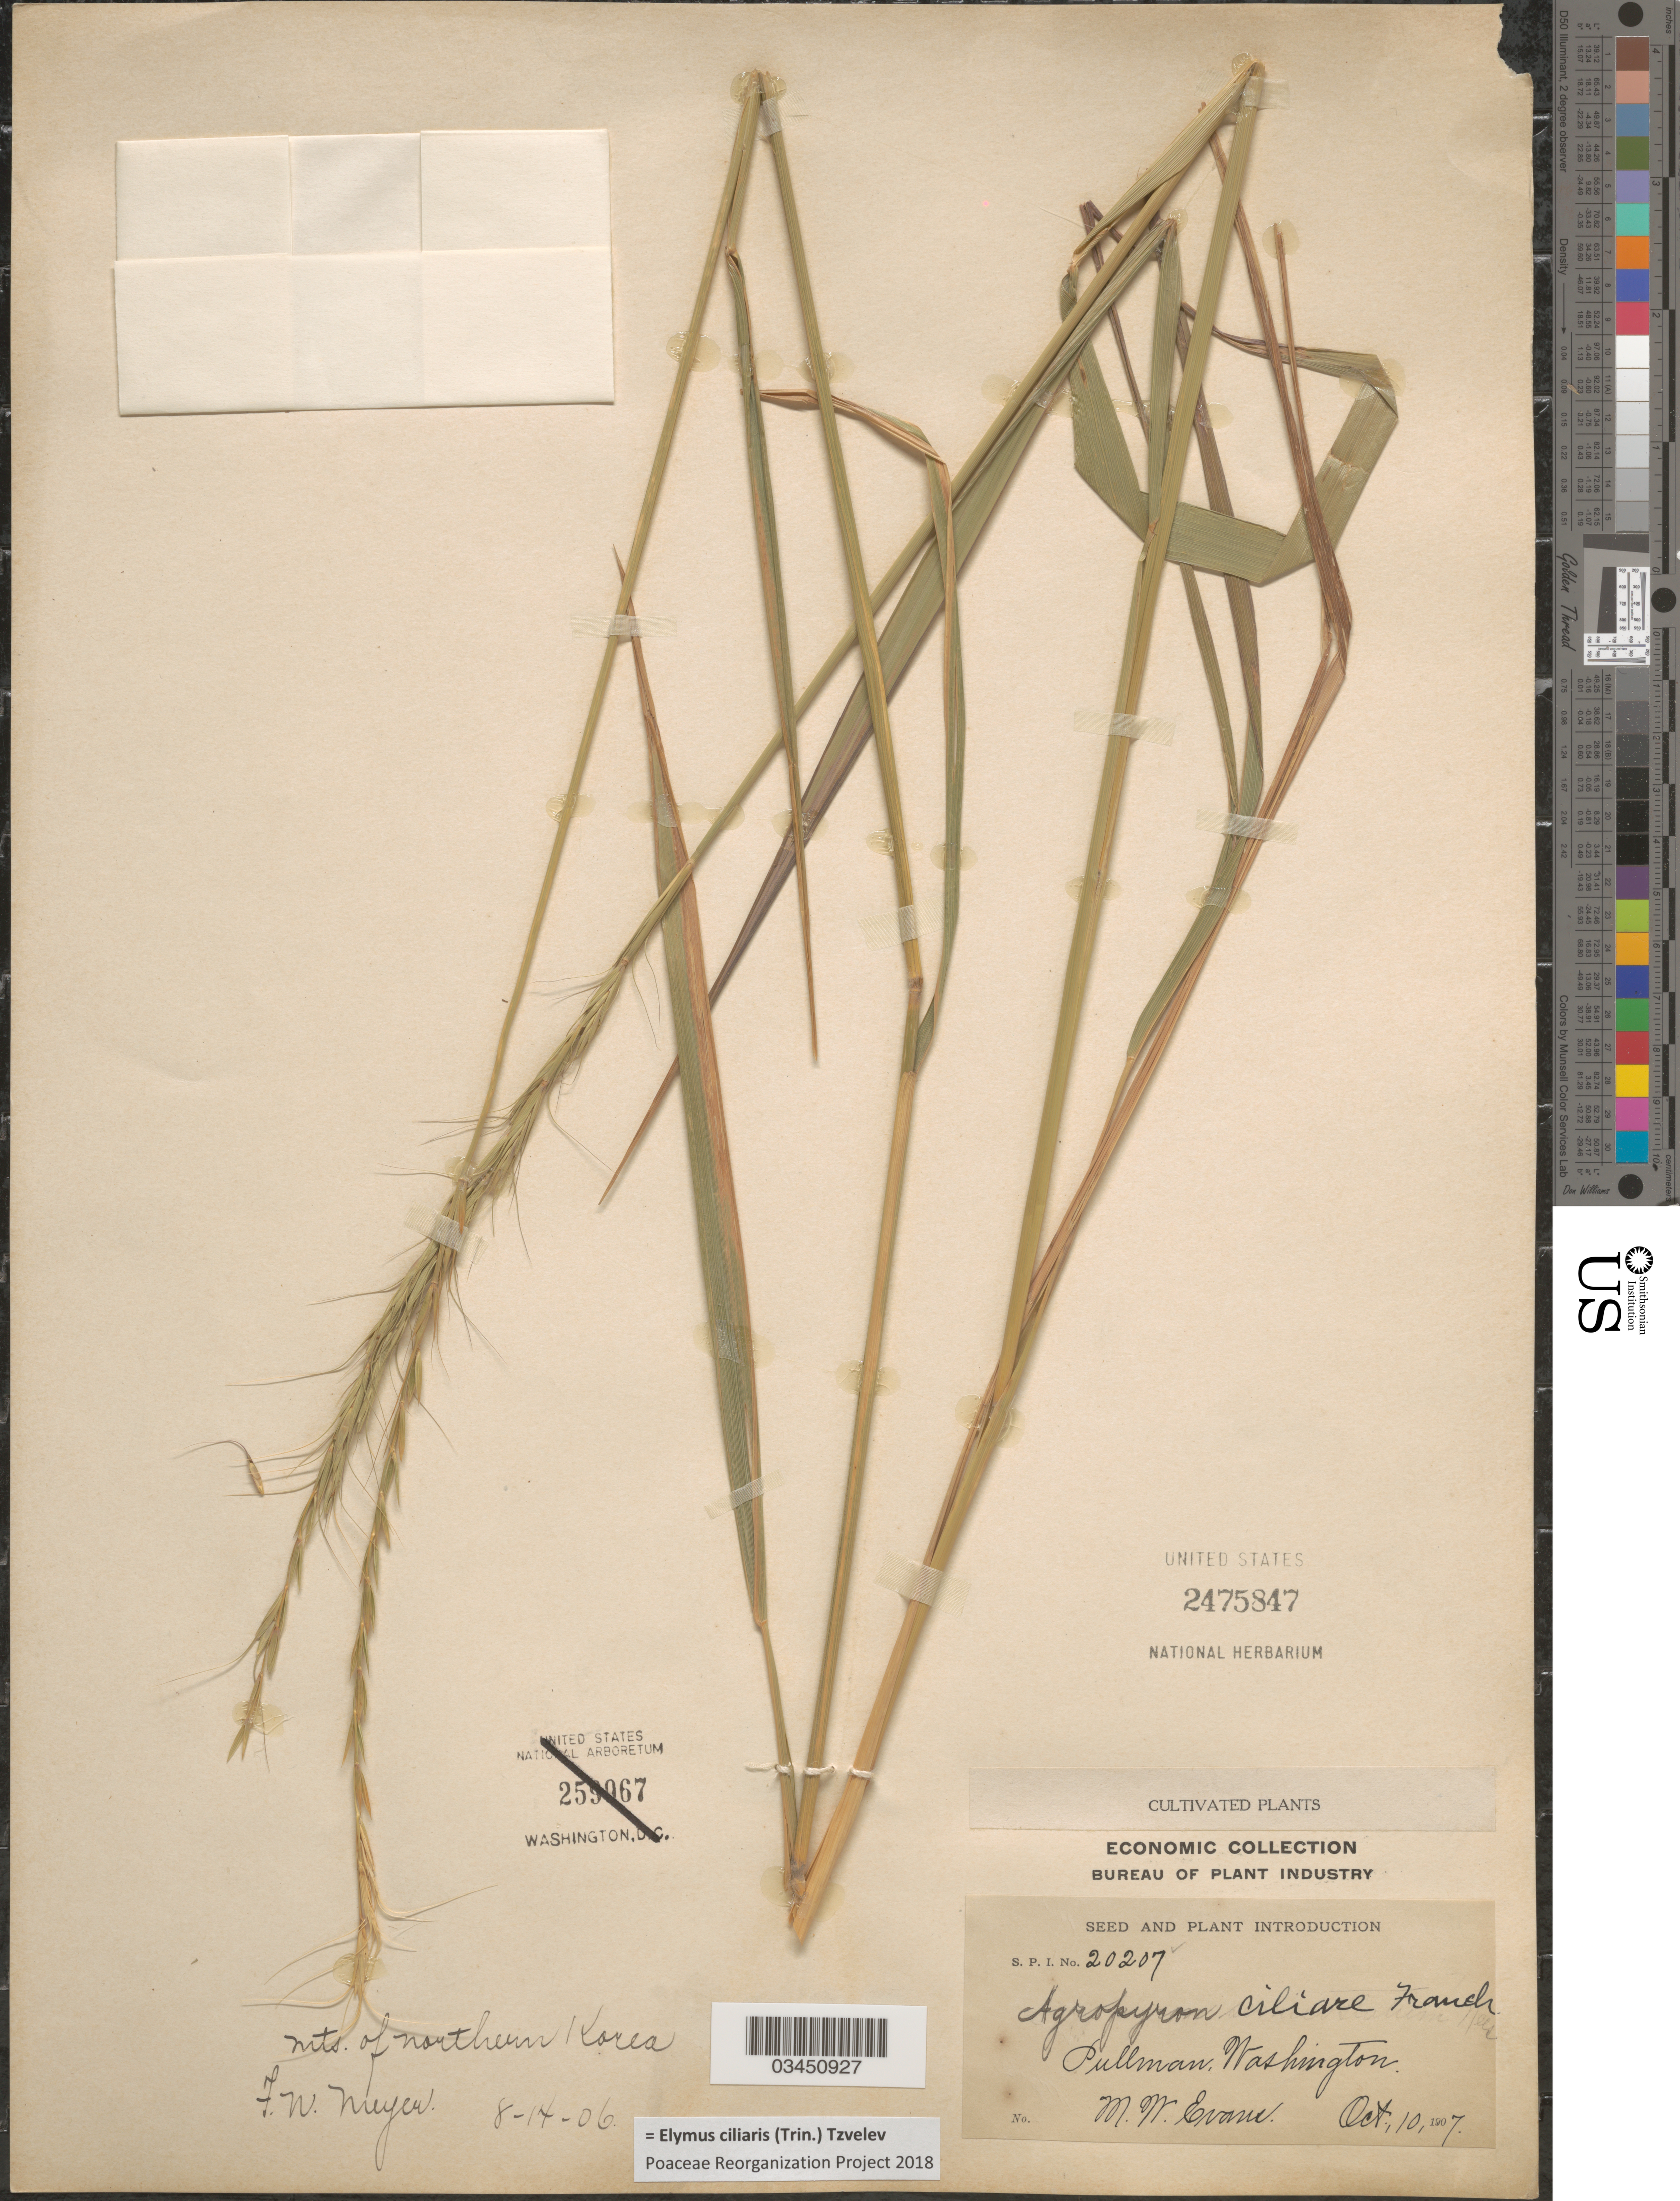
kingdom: Plantae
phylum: Tracheophyta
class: Liliopsida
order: Poales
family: Poaceae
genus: Elymus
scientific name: Elymus ciliaris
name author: (Trin.) Tzvelev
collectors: M. Evans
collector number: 20207?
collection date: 1907-10-10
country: United States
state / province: Washington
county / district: Whitman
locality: Pullman.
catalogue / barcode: US 2475847